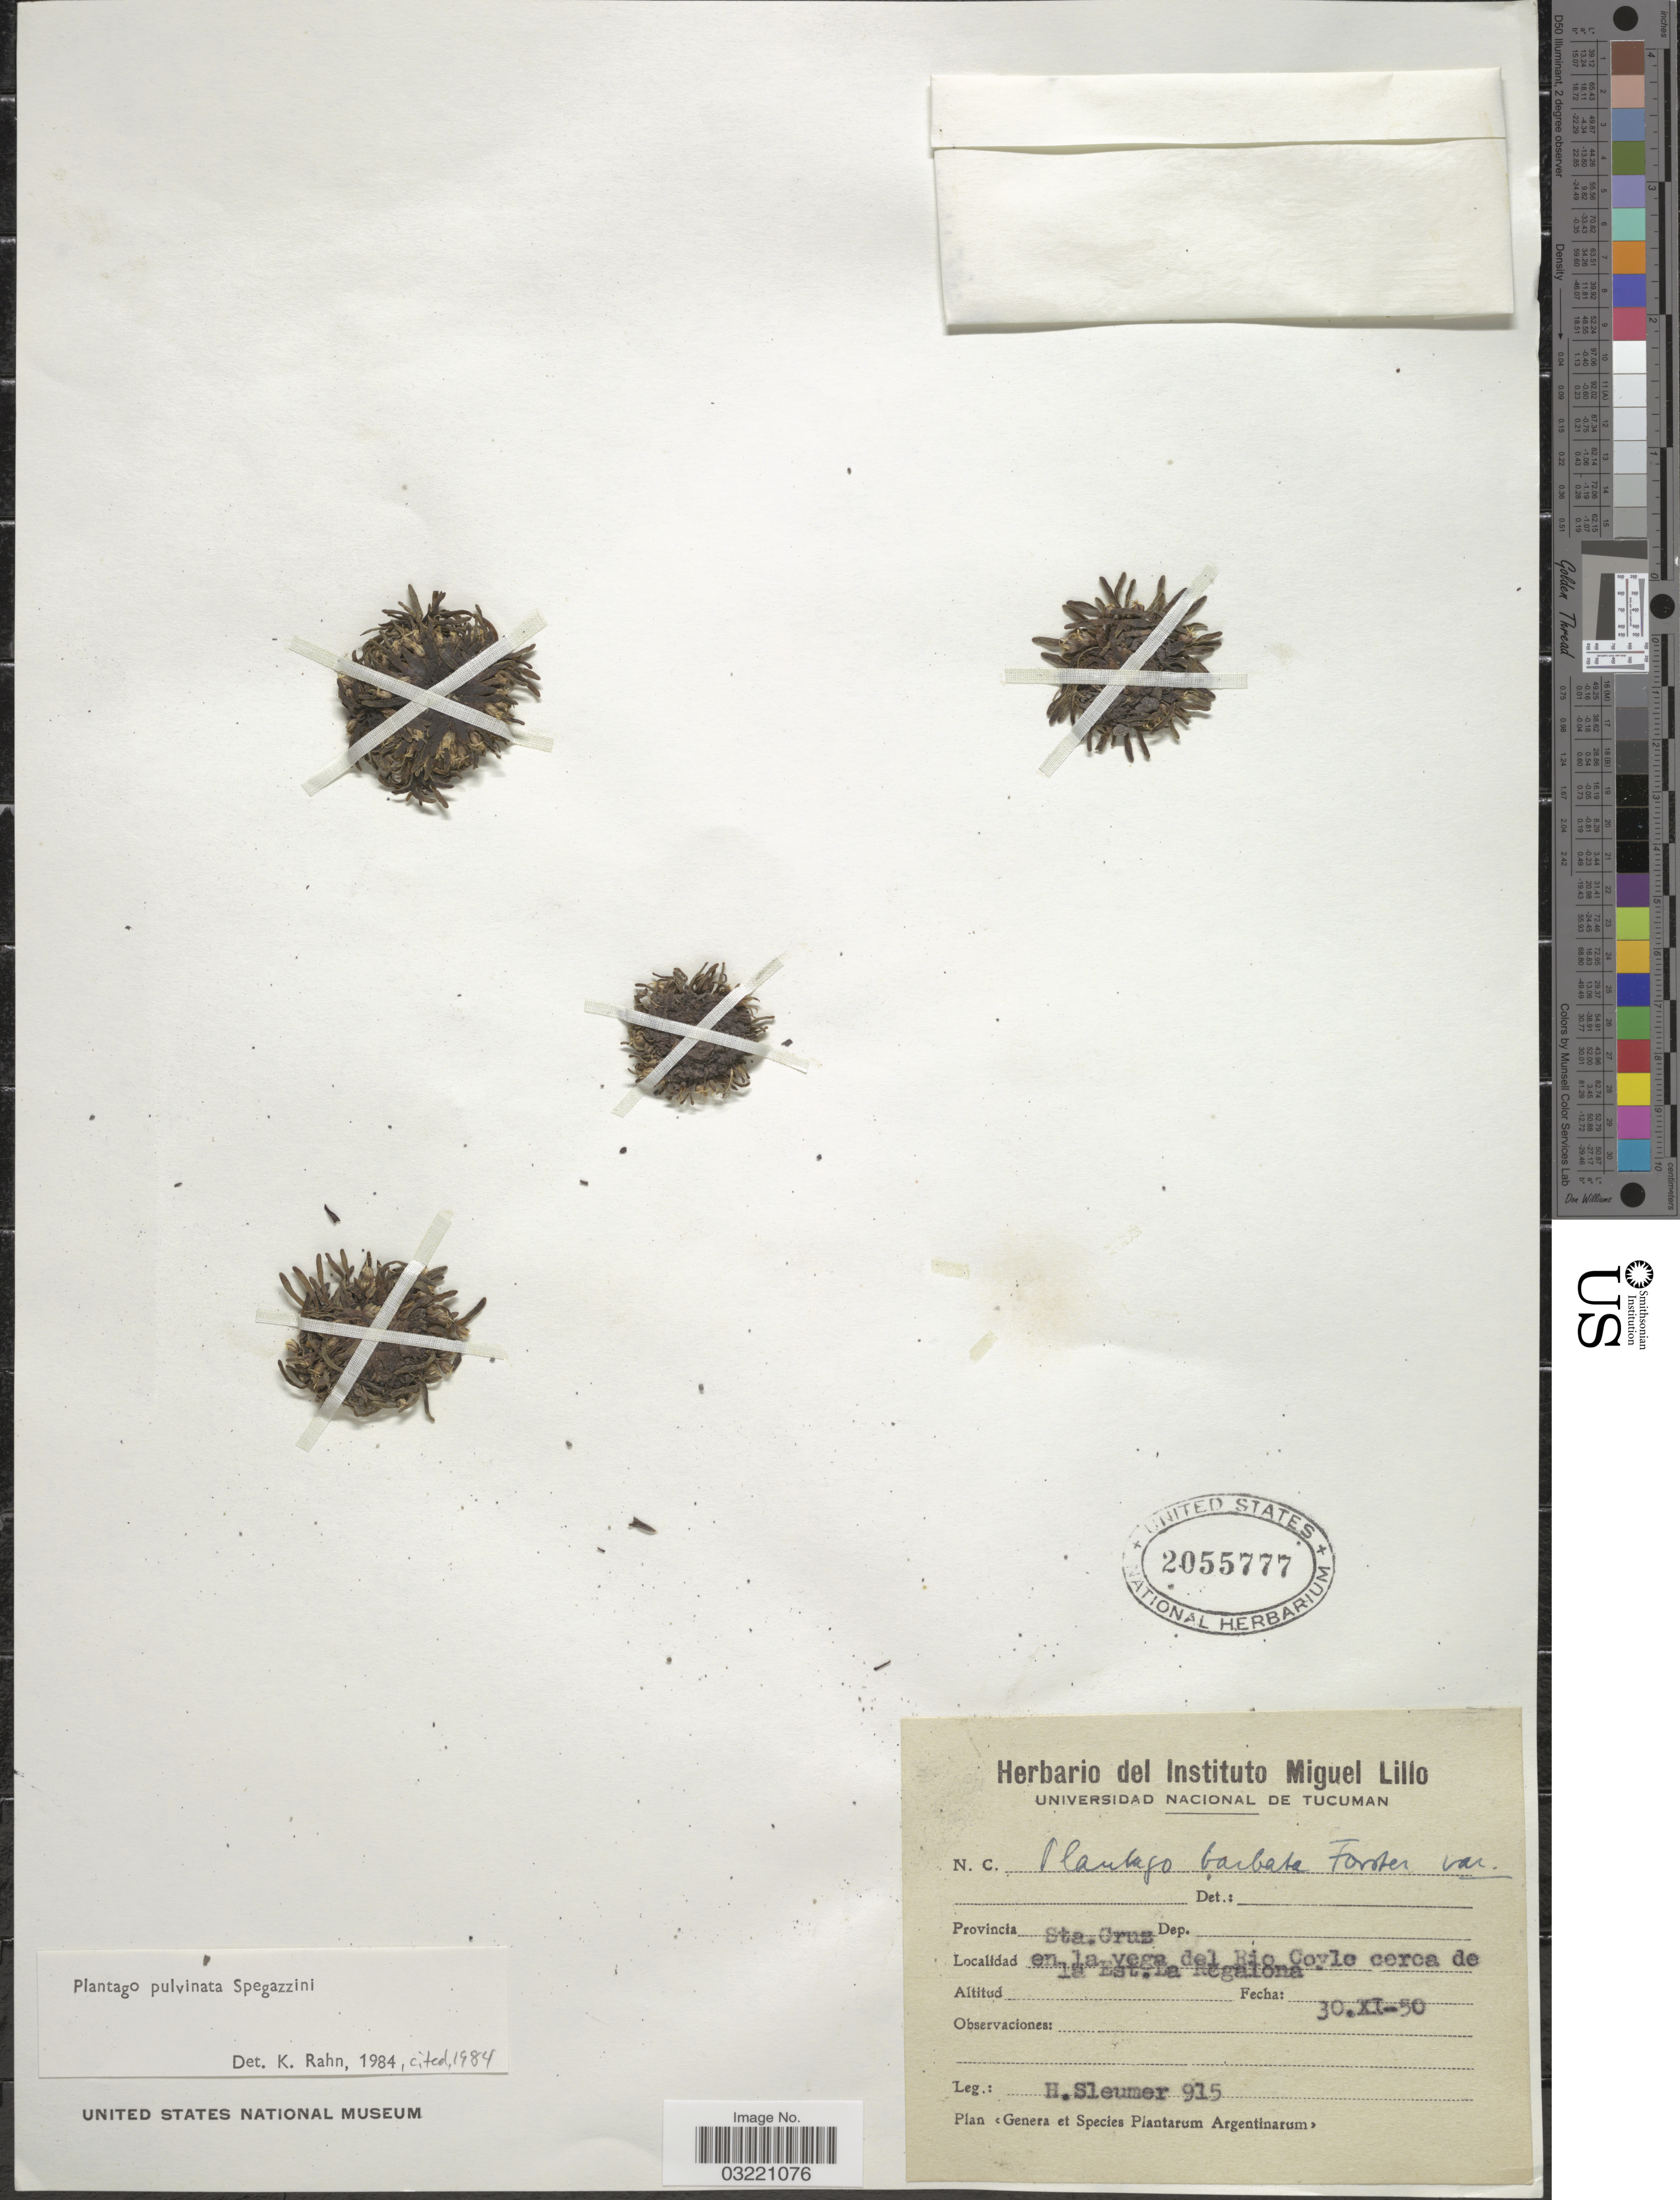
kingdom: Plantae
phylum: Tracheophyta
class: Magnoliopsida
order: Lamiales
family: Plantaginaceae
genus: Plantago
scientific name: Plantago pulvinata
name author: Speg.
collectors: H. O. Sleumer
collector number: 915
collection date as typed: Transcribed d/m/y: 30/11/50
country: Argentina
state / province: Santa Cruz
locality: En la vega del Rio Coyle cerca de la Est. La Regalona.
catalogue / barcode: US 2055777